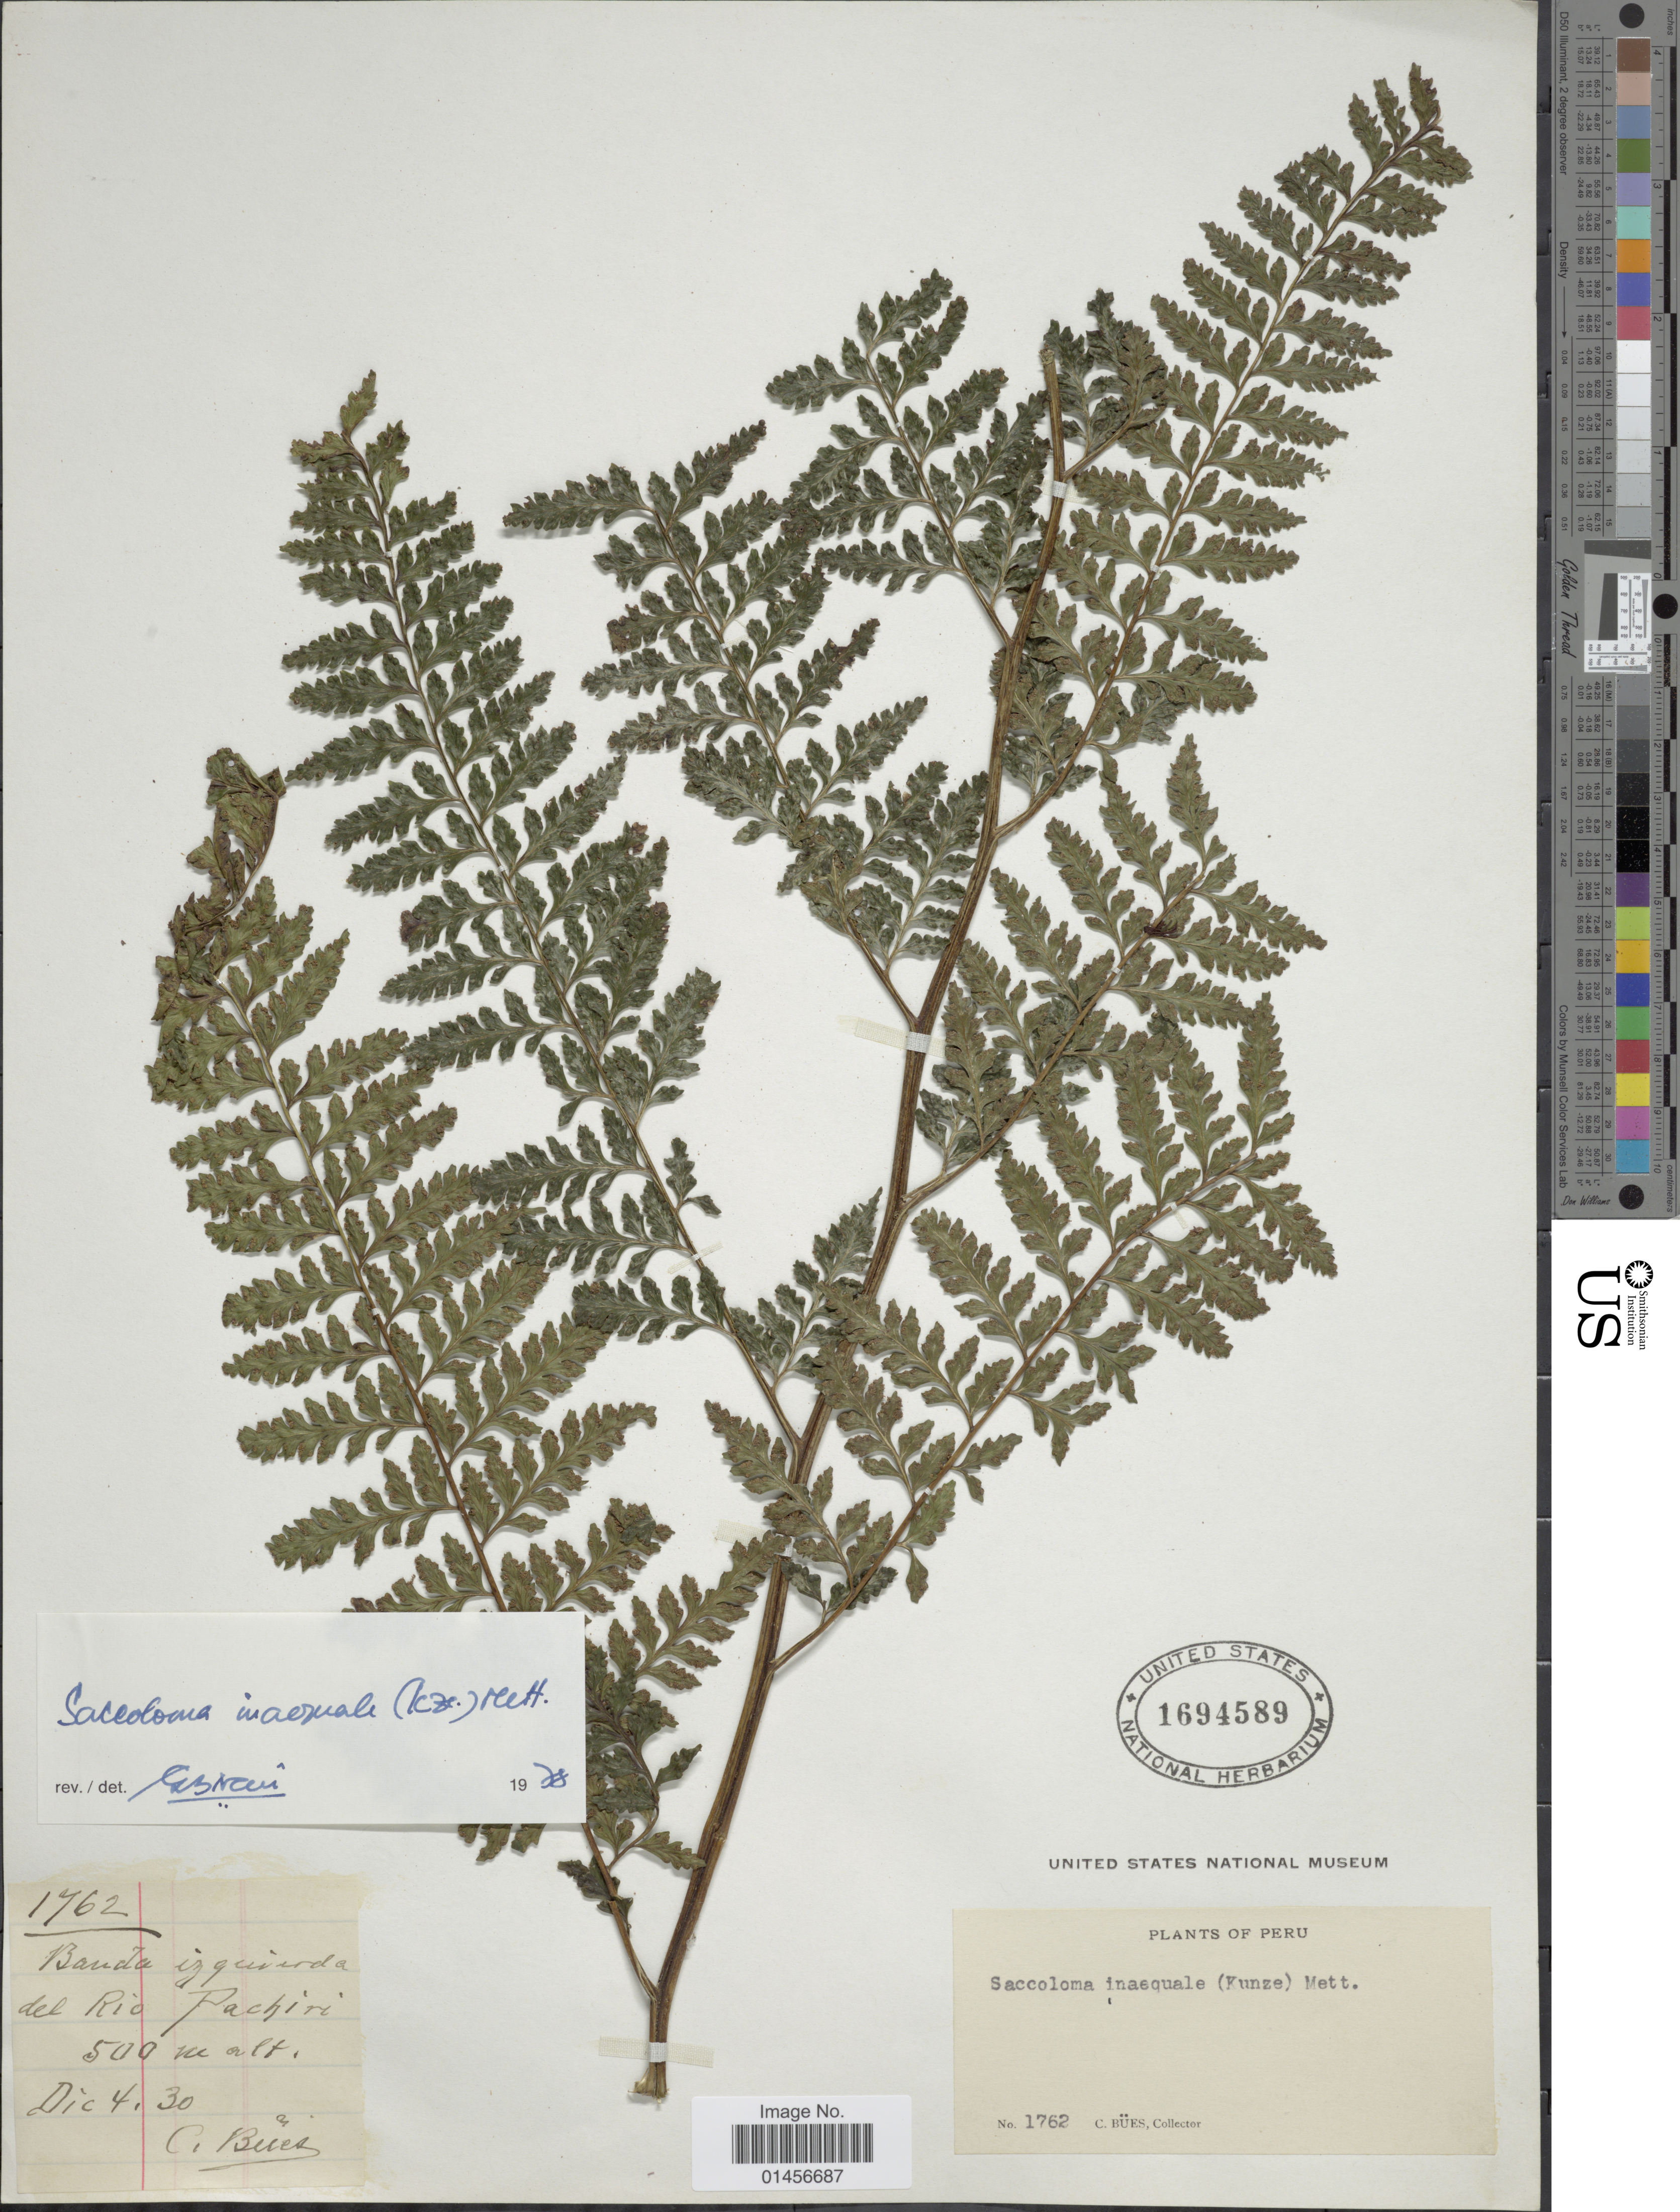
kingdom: Plantae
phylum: Tracheophyta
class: Polypodiopsida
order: Polypodiales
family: Saccolomataceae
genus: Saccoloma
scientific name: Saccoloma inaequale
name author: (Kunze) Mett.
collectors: C. Bues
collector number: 1762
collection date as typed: Transcribed d/m/y: 4/12/30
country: Peru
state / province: Cusco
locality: Banda izquierda del Río Pachiri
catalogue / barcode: US 1694589